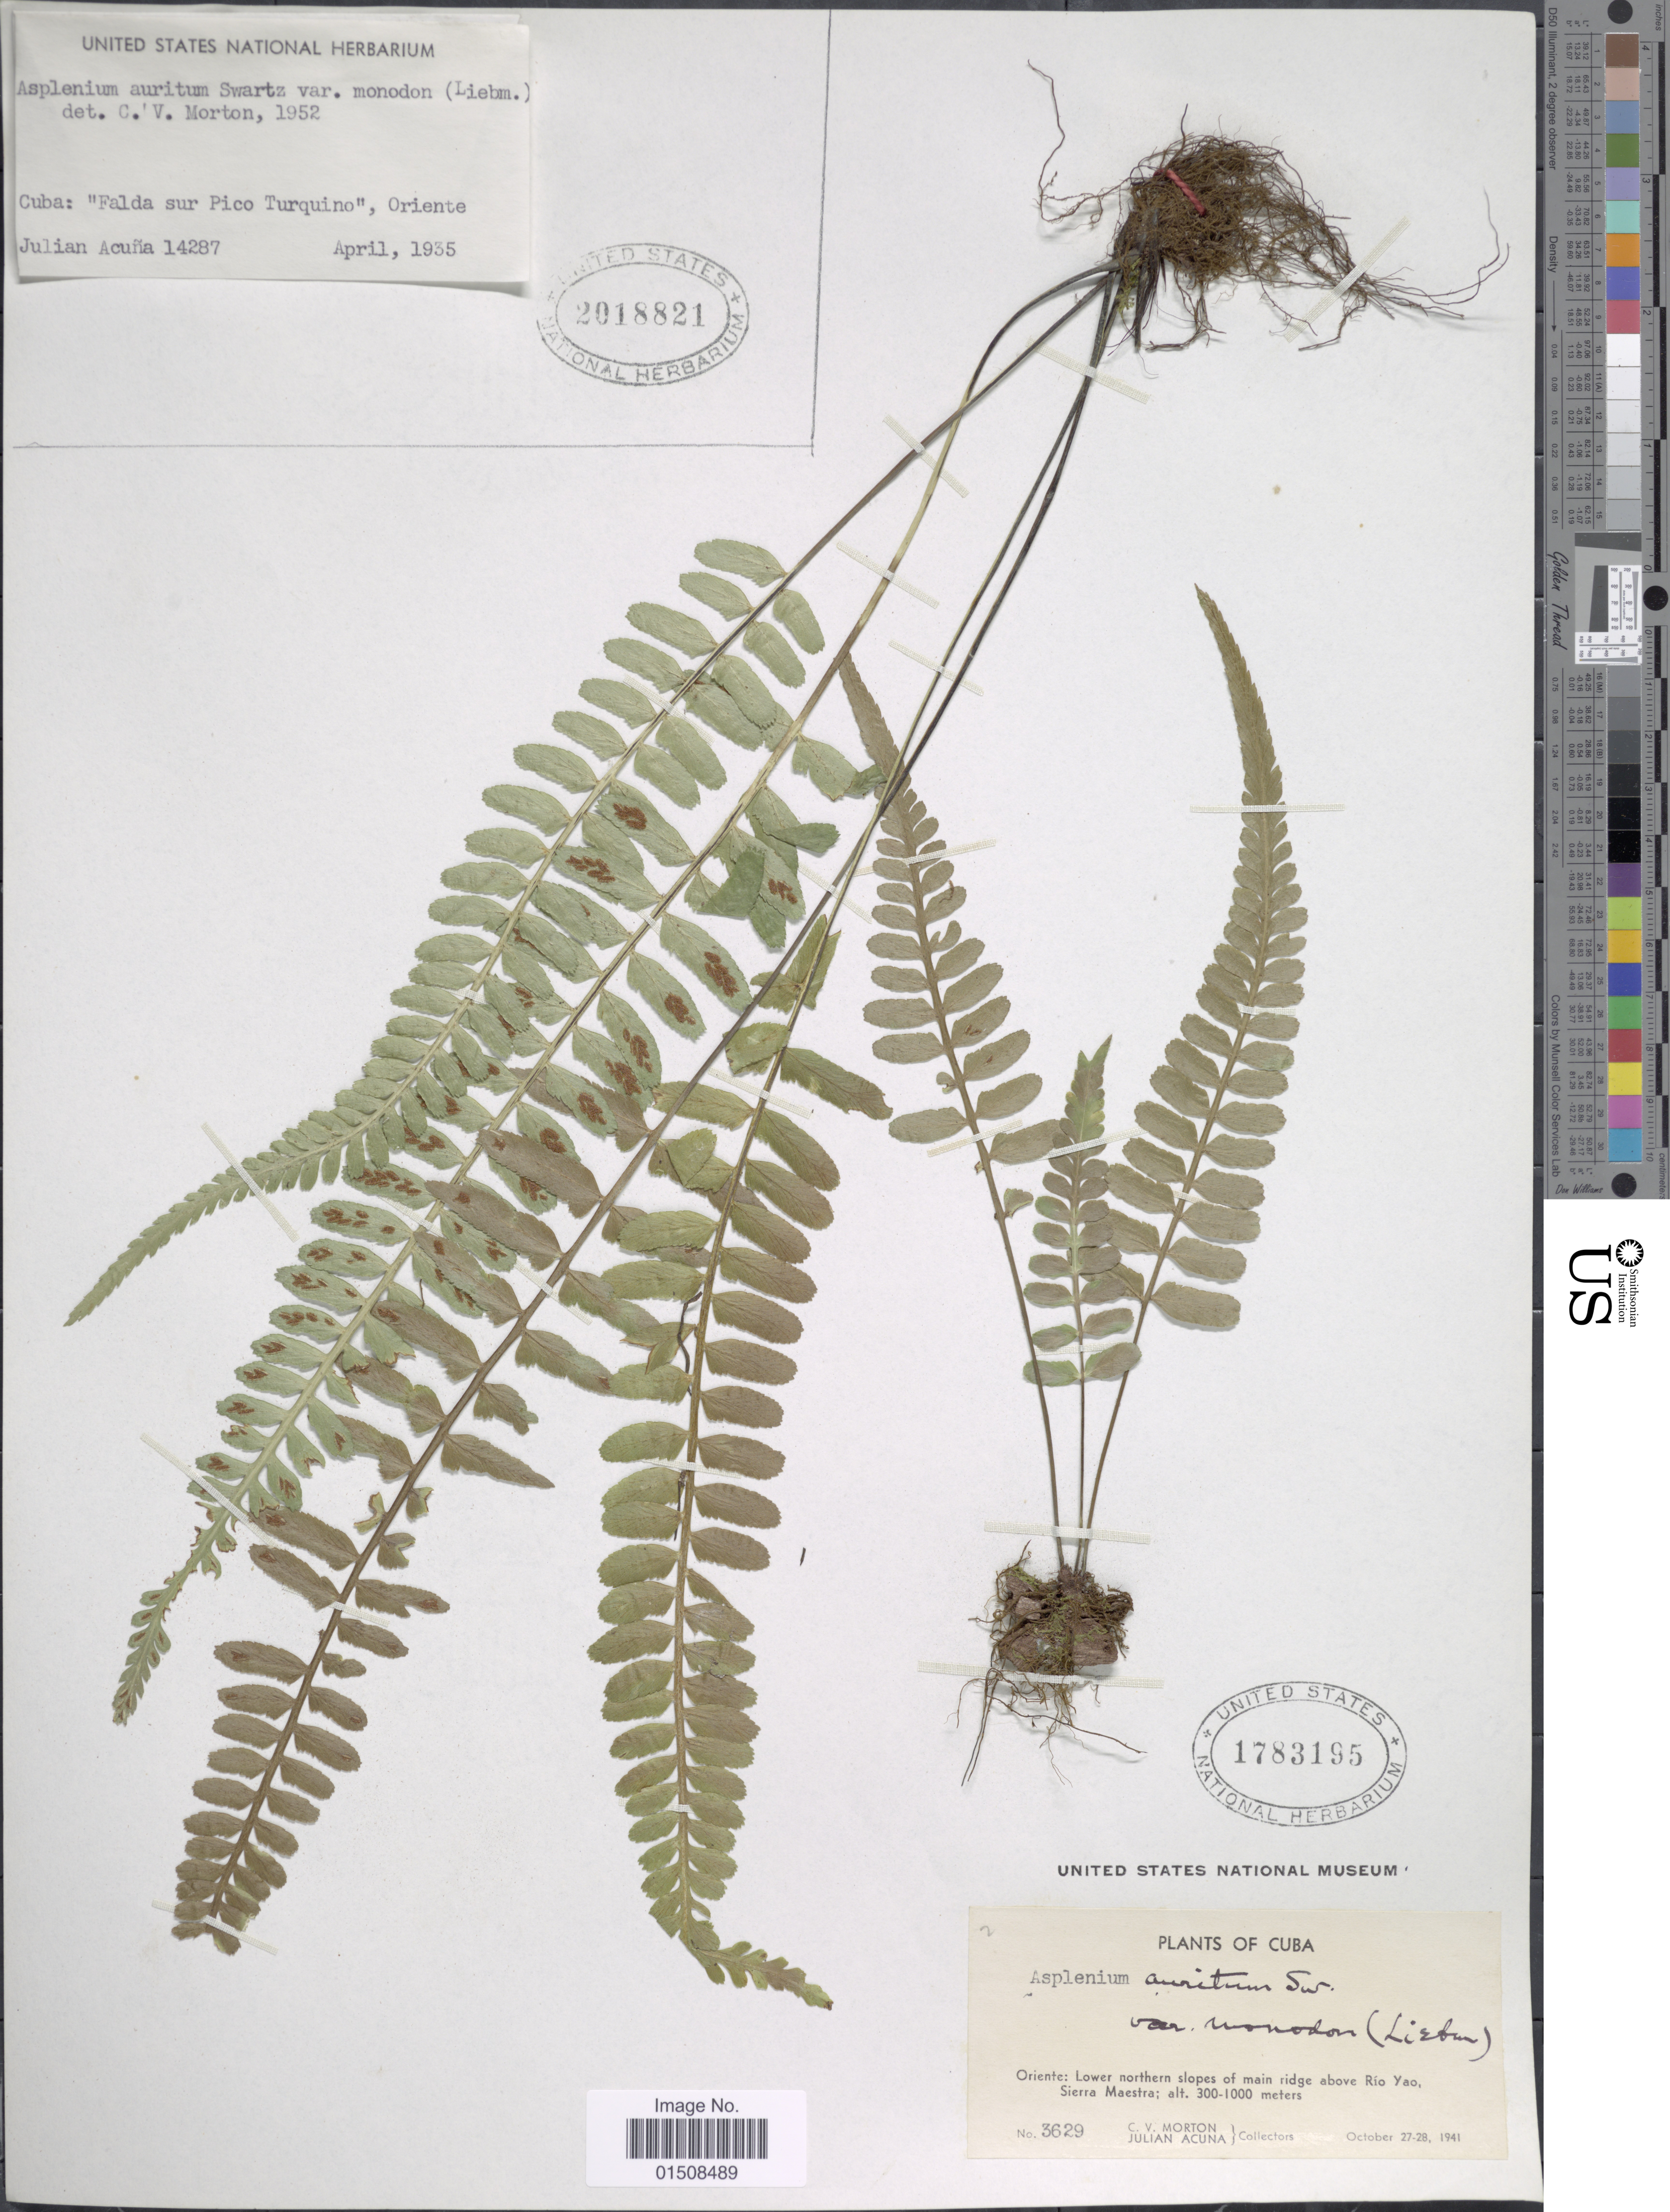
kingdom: Plantae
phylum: Tracheophyta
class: Polypodiopsida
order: Polypodiales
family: Aspleniaceae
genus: Asplenium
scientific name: Asplenium auritum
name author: Sw.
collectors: C. V. Morton & J. B. Acuña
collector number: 3629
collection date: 1941-10-27/1941-10-28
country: Cuba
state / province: Oriente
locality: Lower northern slopes of main ridge above Rio Yao, Sierra Maestra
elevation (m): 300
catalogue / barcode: US 1783195